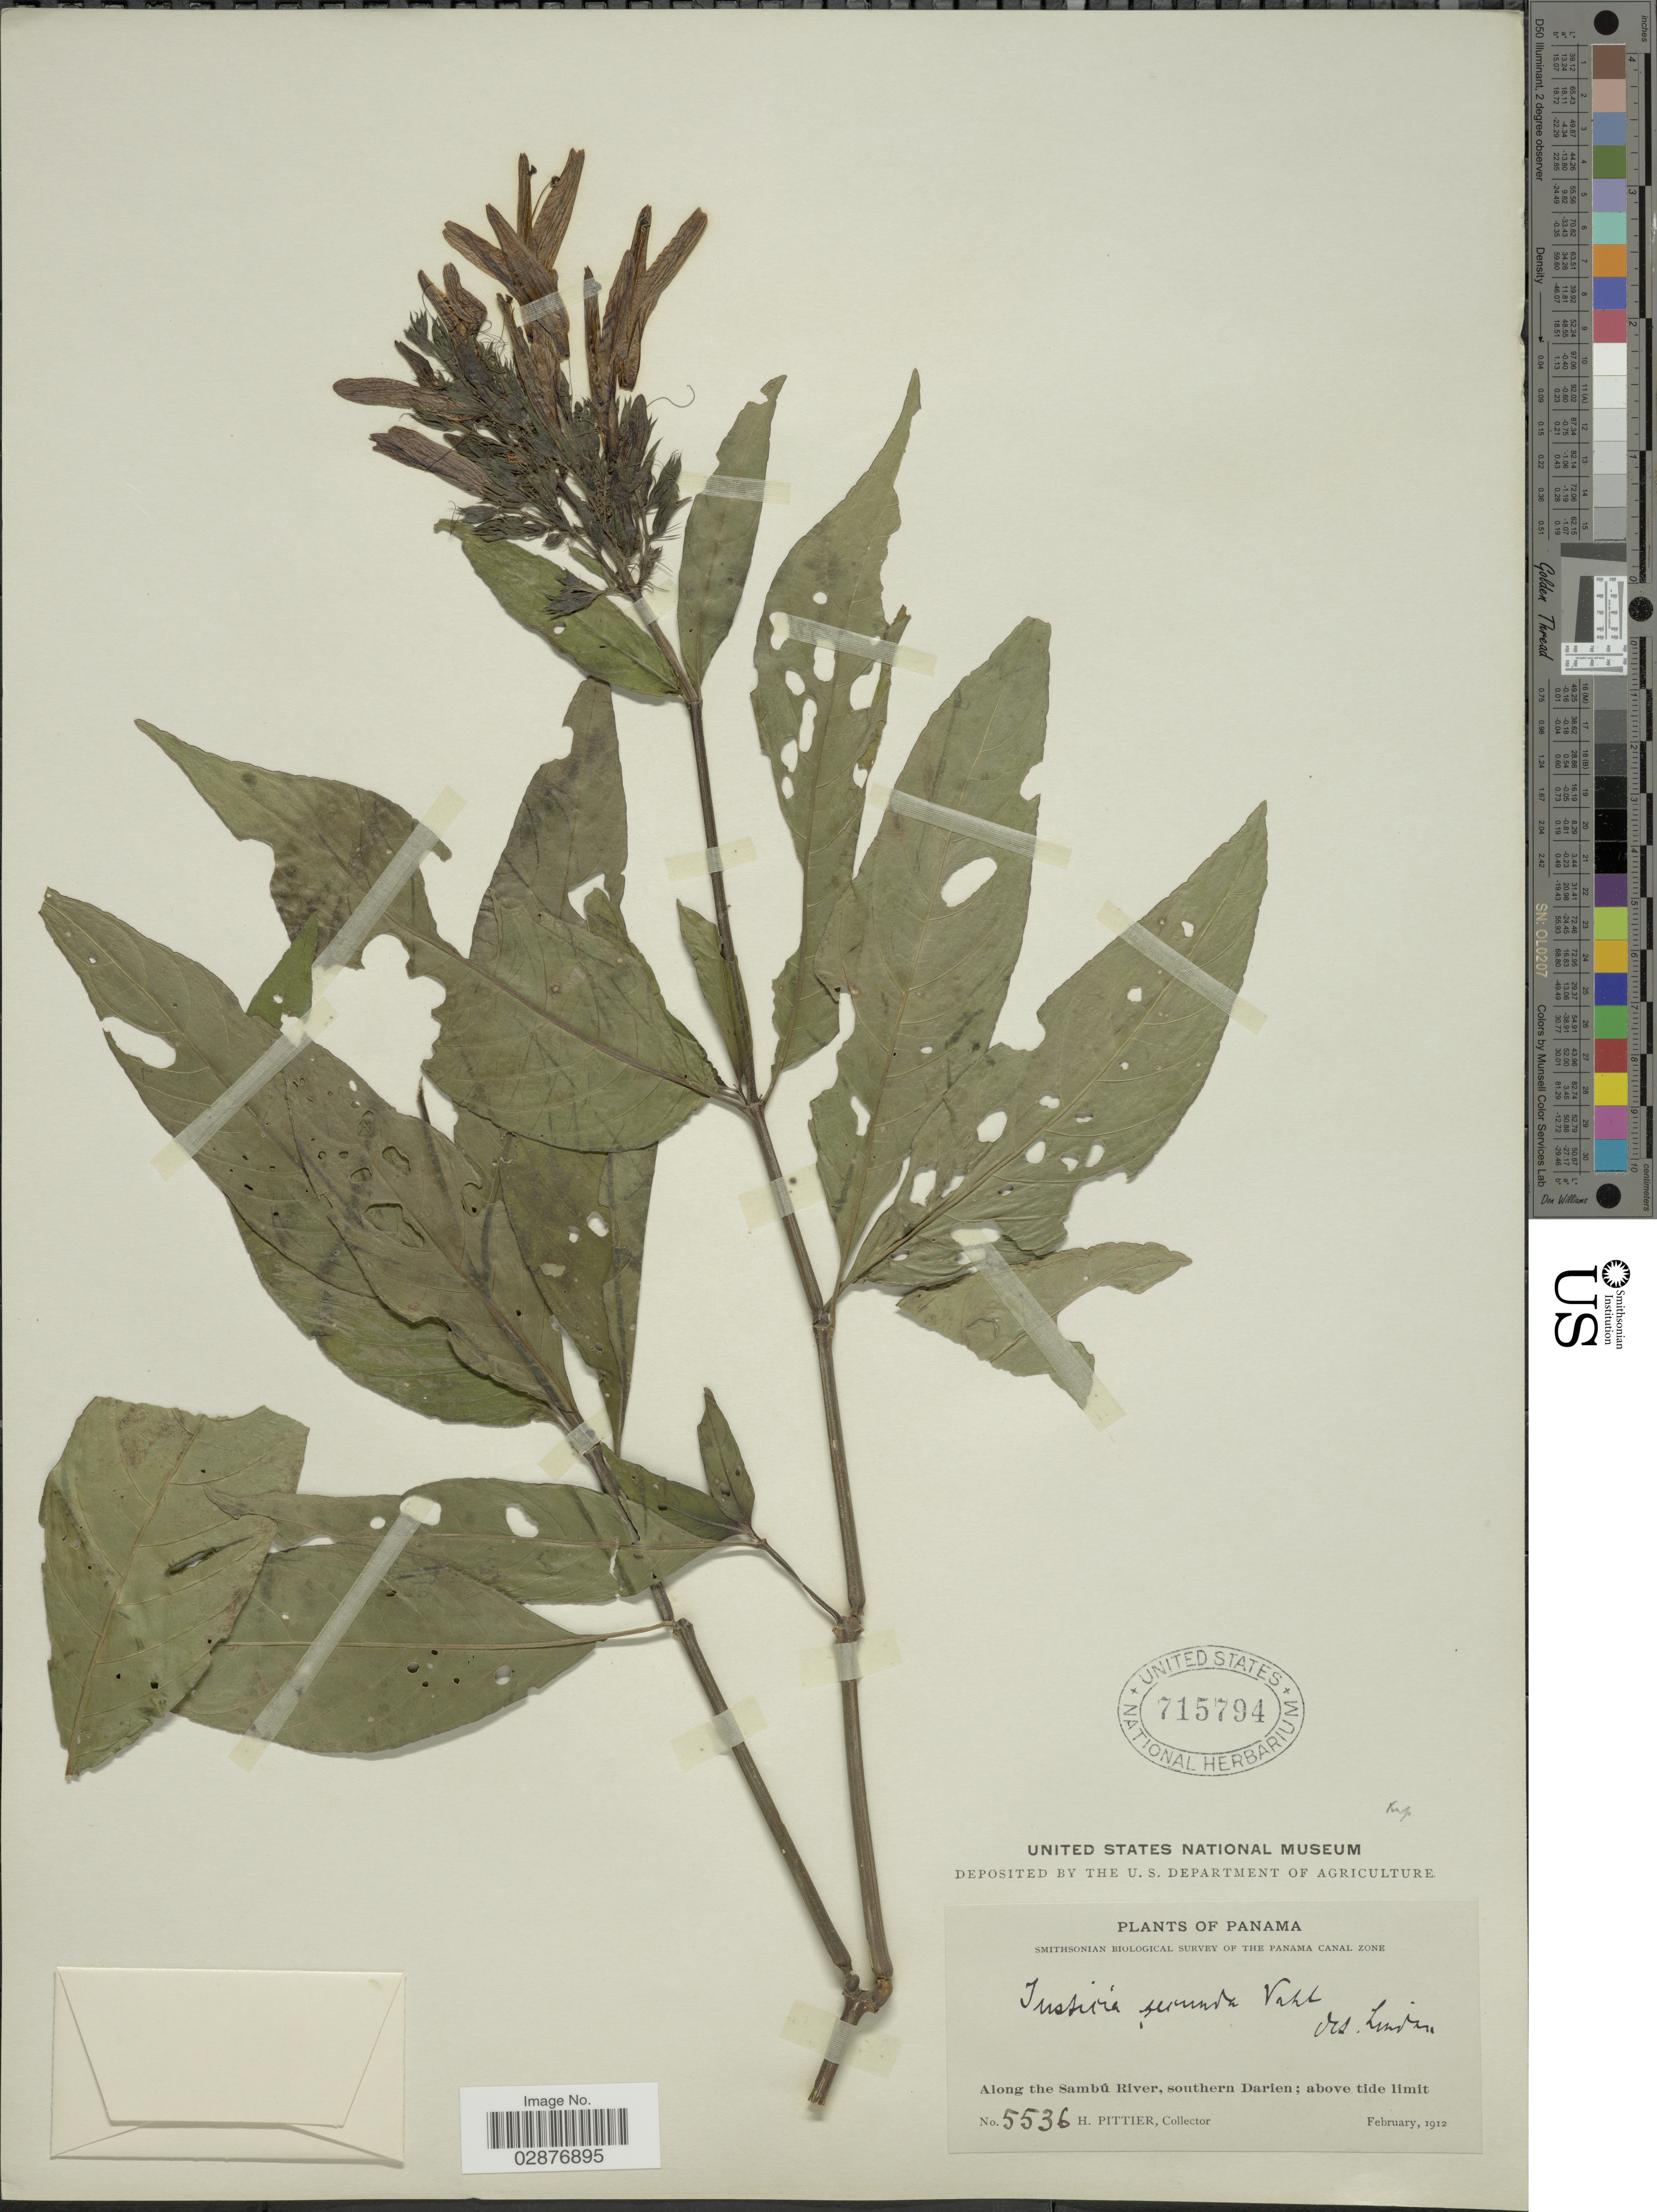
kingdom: Plantae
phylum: Tracheophyta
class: Magnoliopsida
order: Lamiales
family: Acanthaceae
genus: Justicia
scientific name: Justicia secunda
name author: Vahl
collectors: H. F. Pittier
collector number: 5536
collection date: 1912-02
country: Panama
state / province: Darién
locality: Along the Sambú River, southern Darien.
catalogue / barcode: US 715794